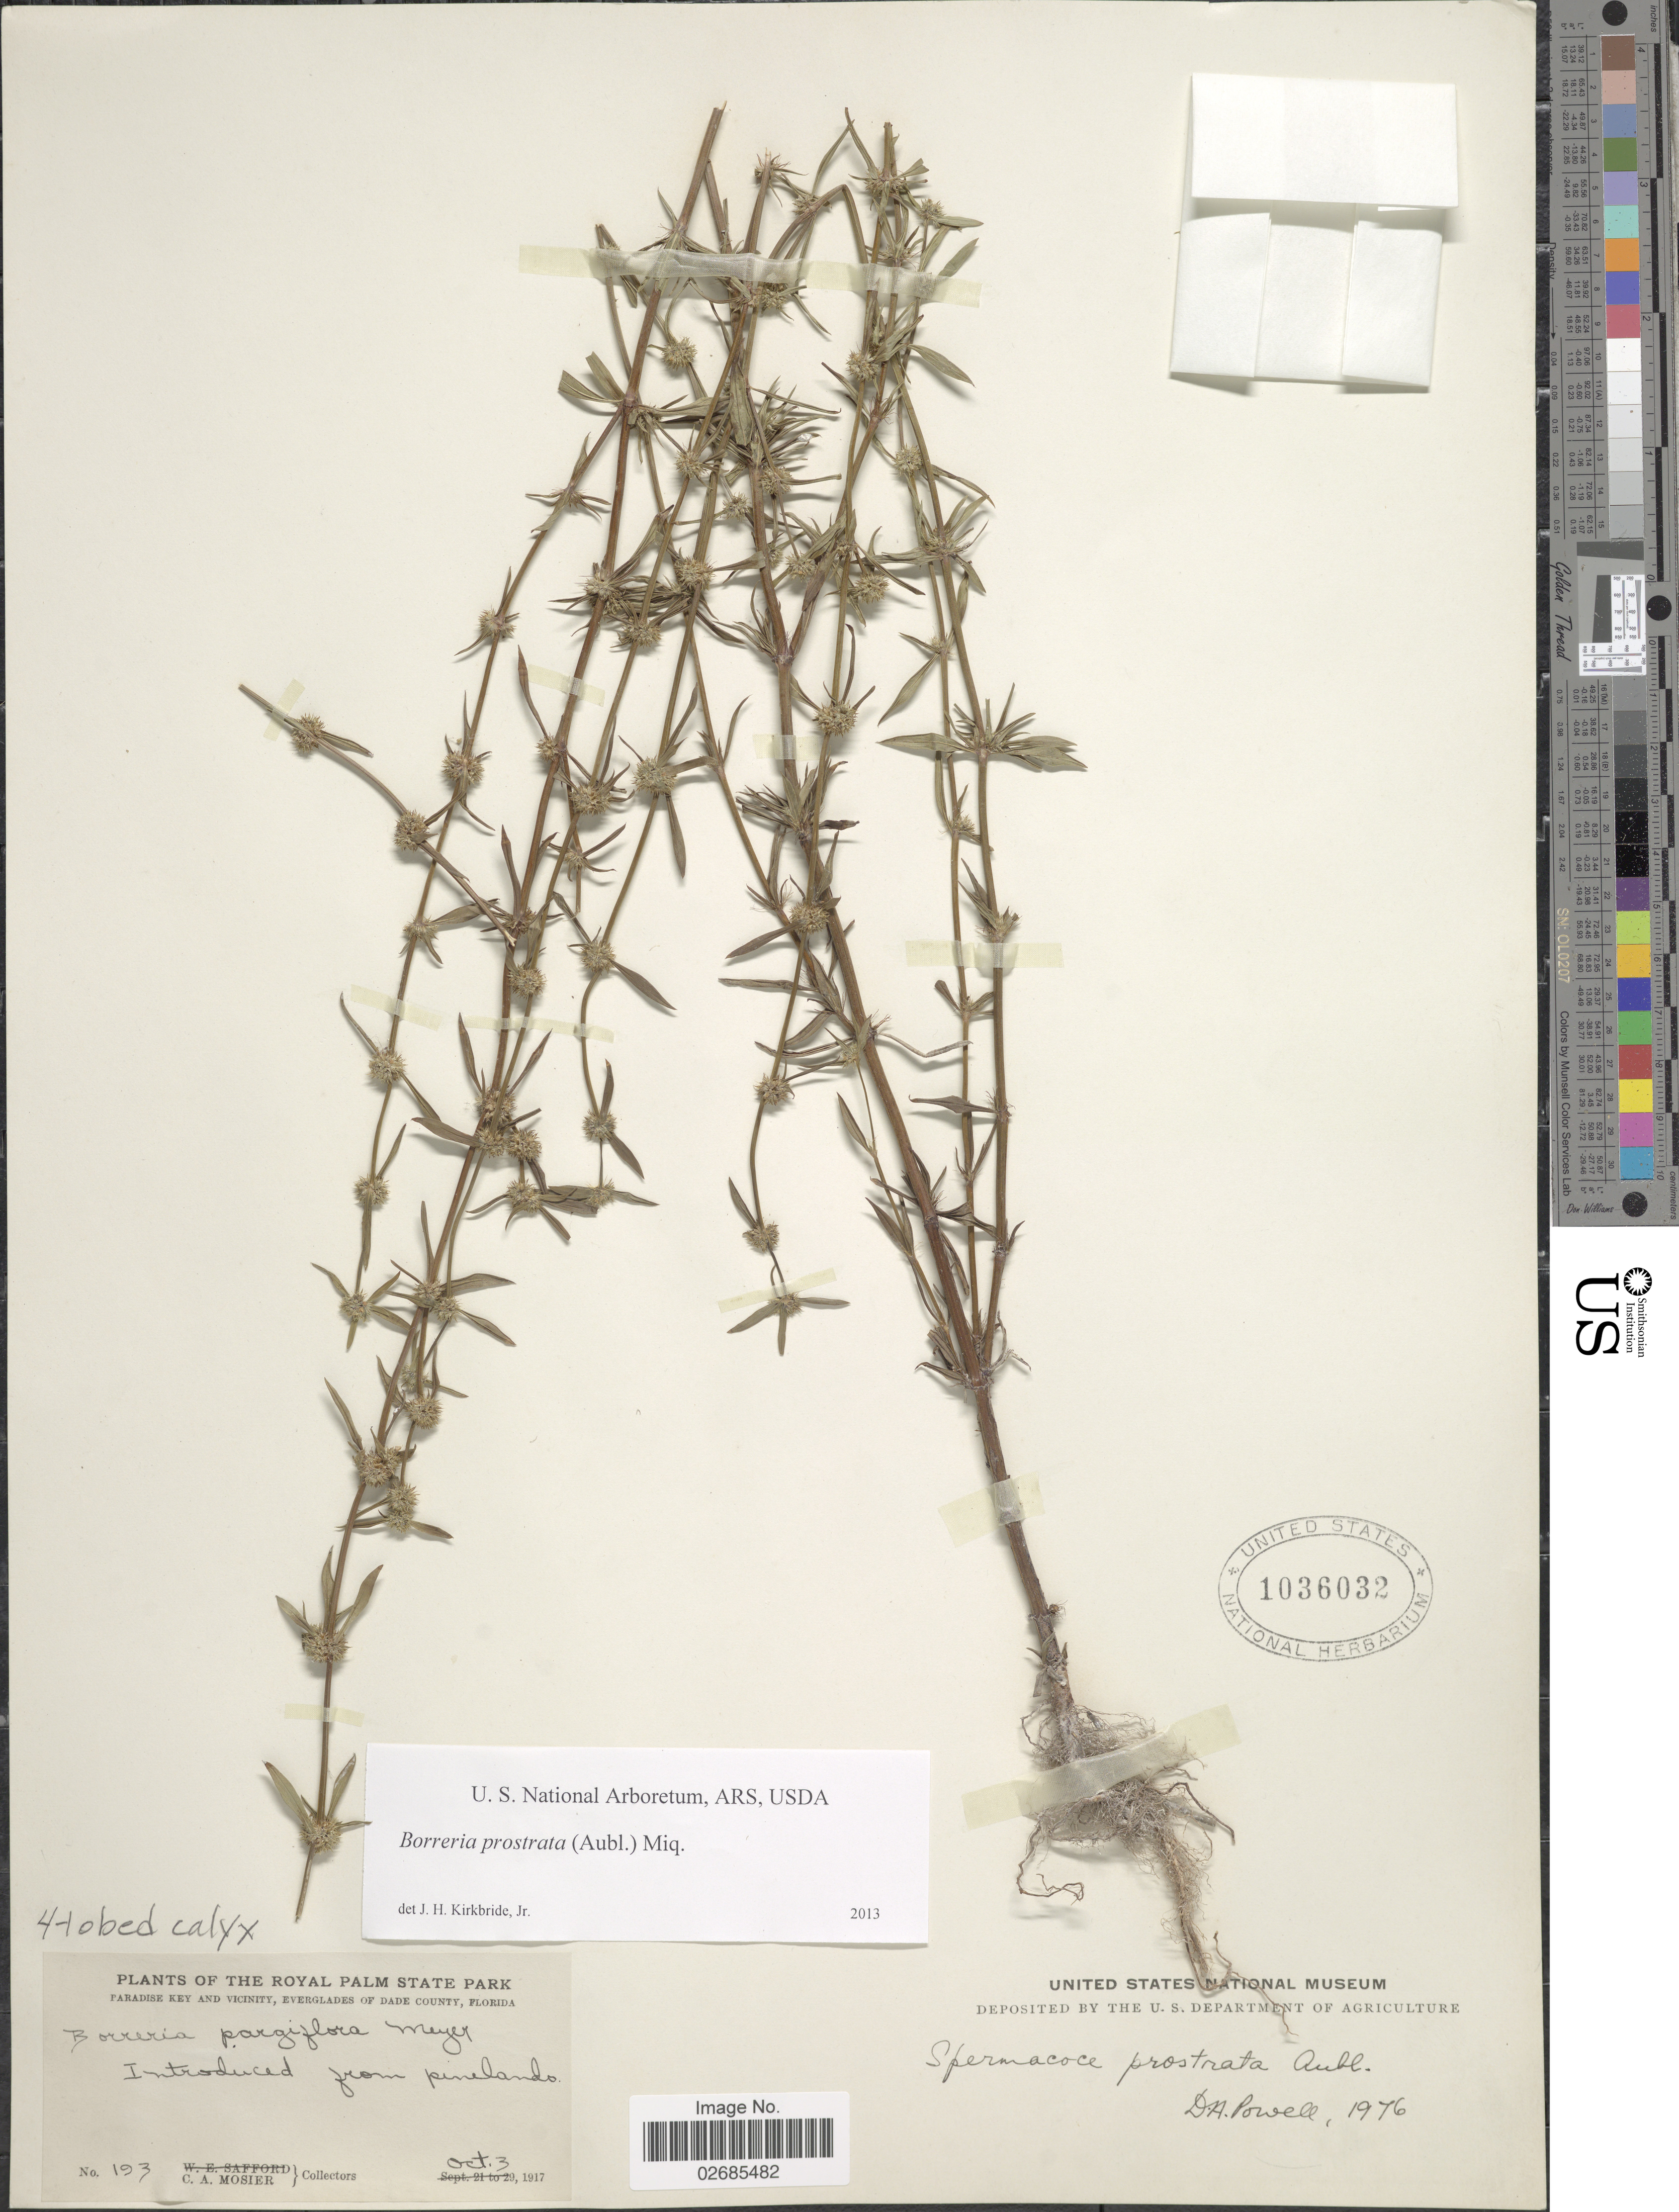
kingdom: Plantae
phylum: Tracheophyta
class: Magnoliopsida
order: Gentianales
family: Rubiaceae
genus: Borreria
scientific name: Borreria prostrata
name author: (Aubl.) Miq.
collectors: C. A. Mosier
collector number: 193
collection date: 1917-10-03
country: United States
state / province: Florida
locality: Royal Palm State Park, Paradise Key and vicinity, Everglades of Dade County.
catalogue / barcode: US 1036032